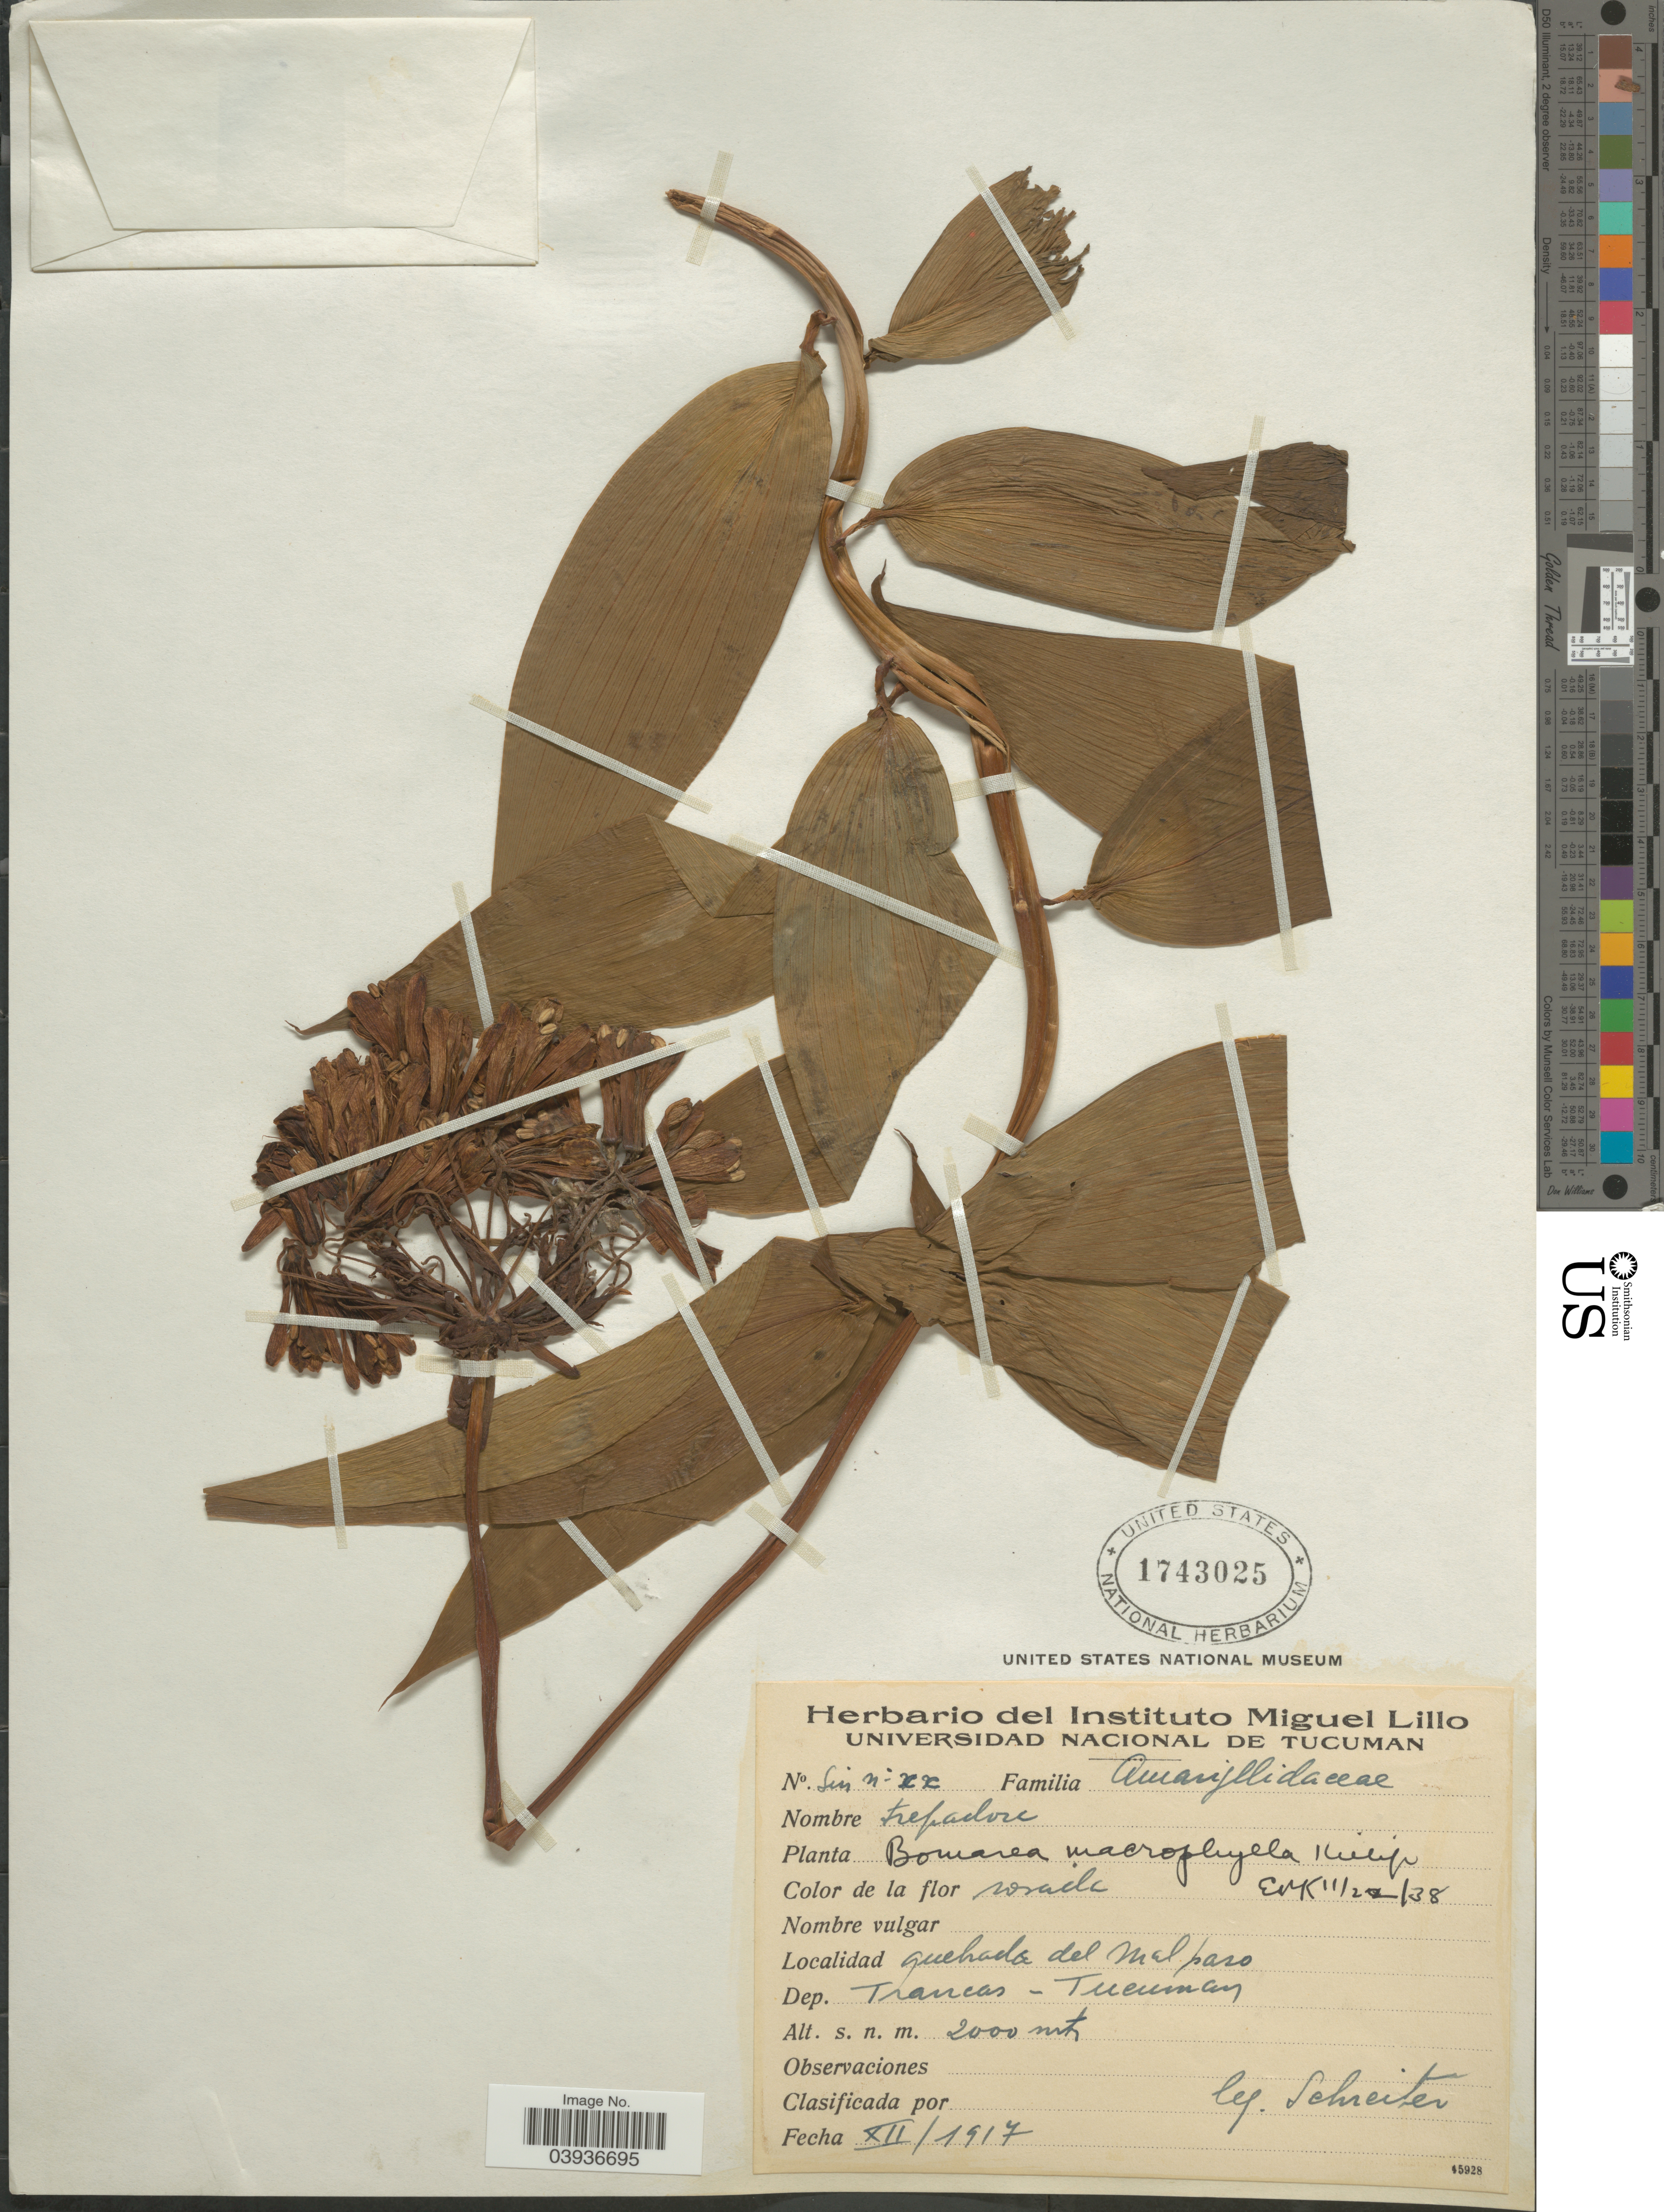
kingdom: Plantae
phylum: Tracheophyta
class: Liliopsida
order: Liliales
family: Alstroemeriaceae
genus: Bomarea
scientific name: Bomarea ovata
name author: (Cav.) Mirb.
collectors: -. Schreiter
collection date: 1917-12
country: Argentina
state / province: Tucuman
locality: Quebrada del Mal paso. Dep. Trancas-Tucuman.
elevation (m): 2000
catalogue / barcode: US 1743025